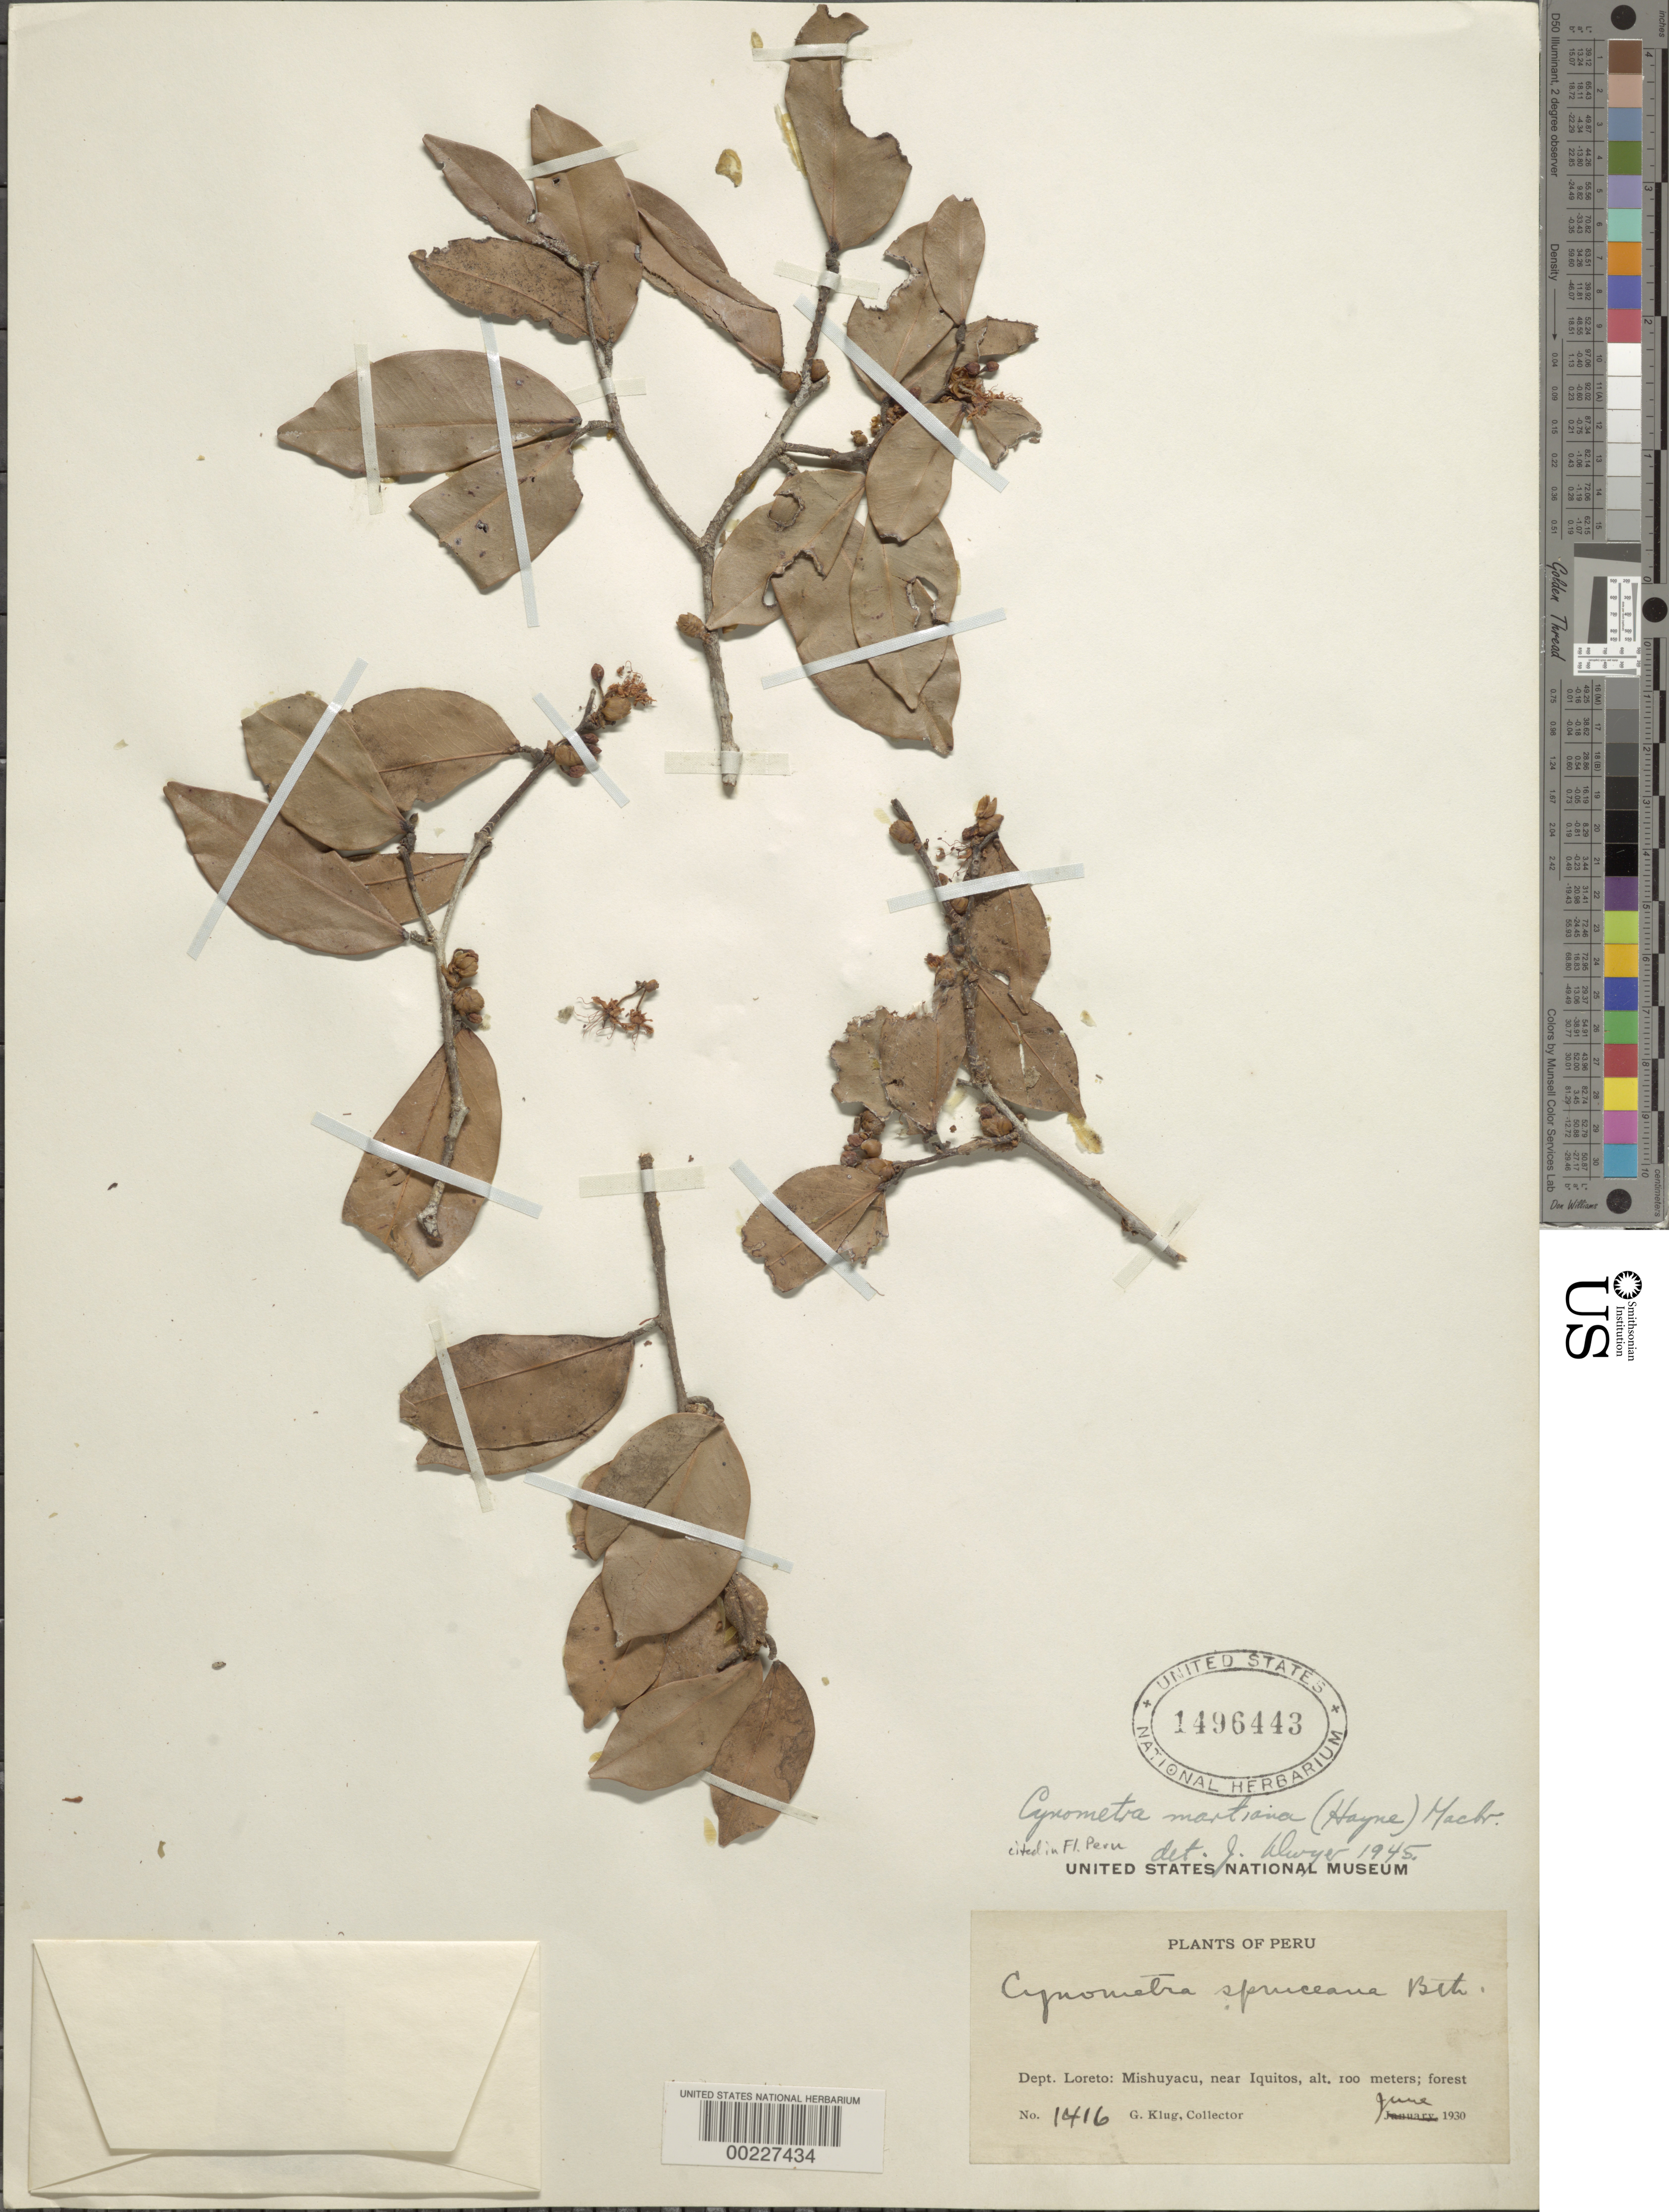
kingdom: Plantae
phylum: Tracheophyta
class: Magnoliopsida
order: Fabales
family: Fabaceae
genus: Cynometra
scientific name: Cynometra martiana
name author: Baill.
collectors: G. Klug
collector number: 1416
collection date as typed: Jun 1930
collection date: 1930-06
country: Peru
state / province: Loreto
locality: Mishuyacu, near Iquitos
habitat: Forest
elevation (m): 100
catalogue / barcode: US 1496443